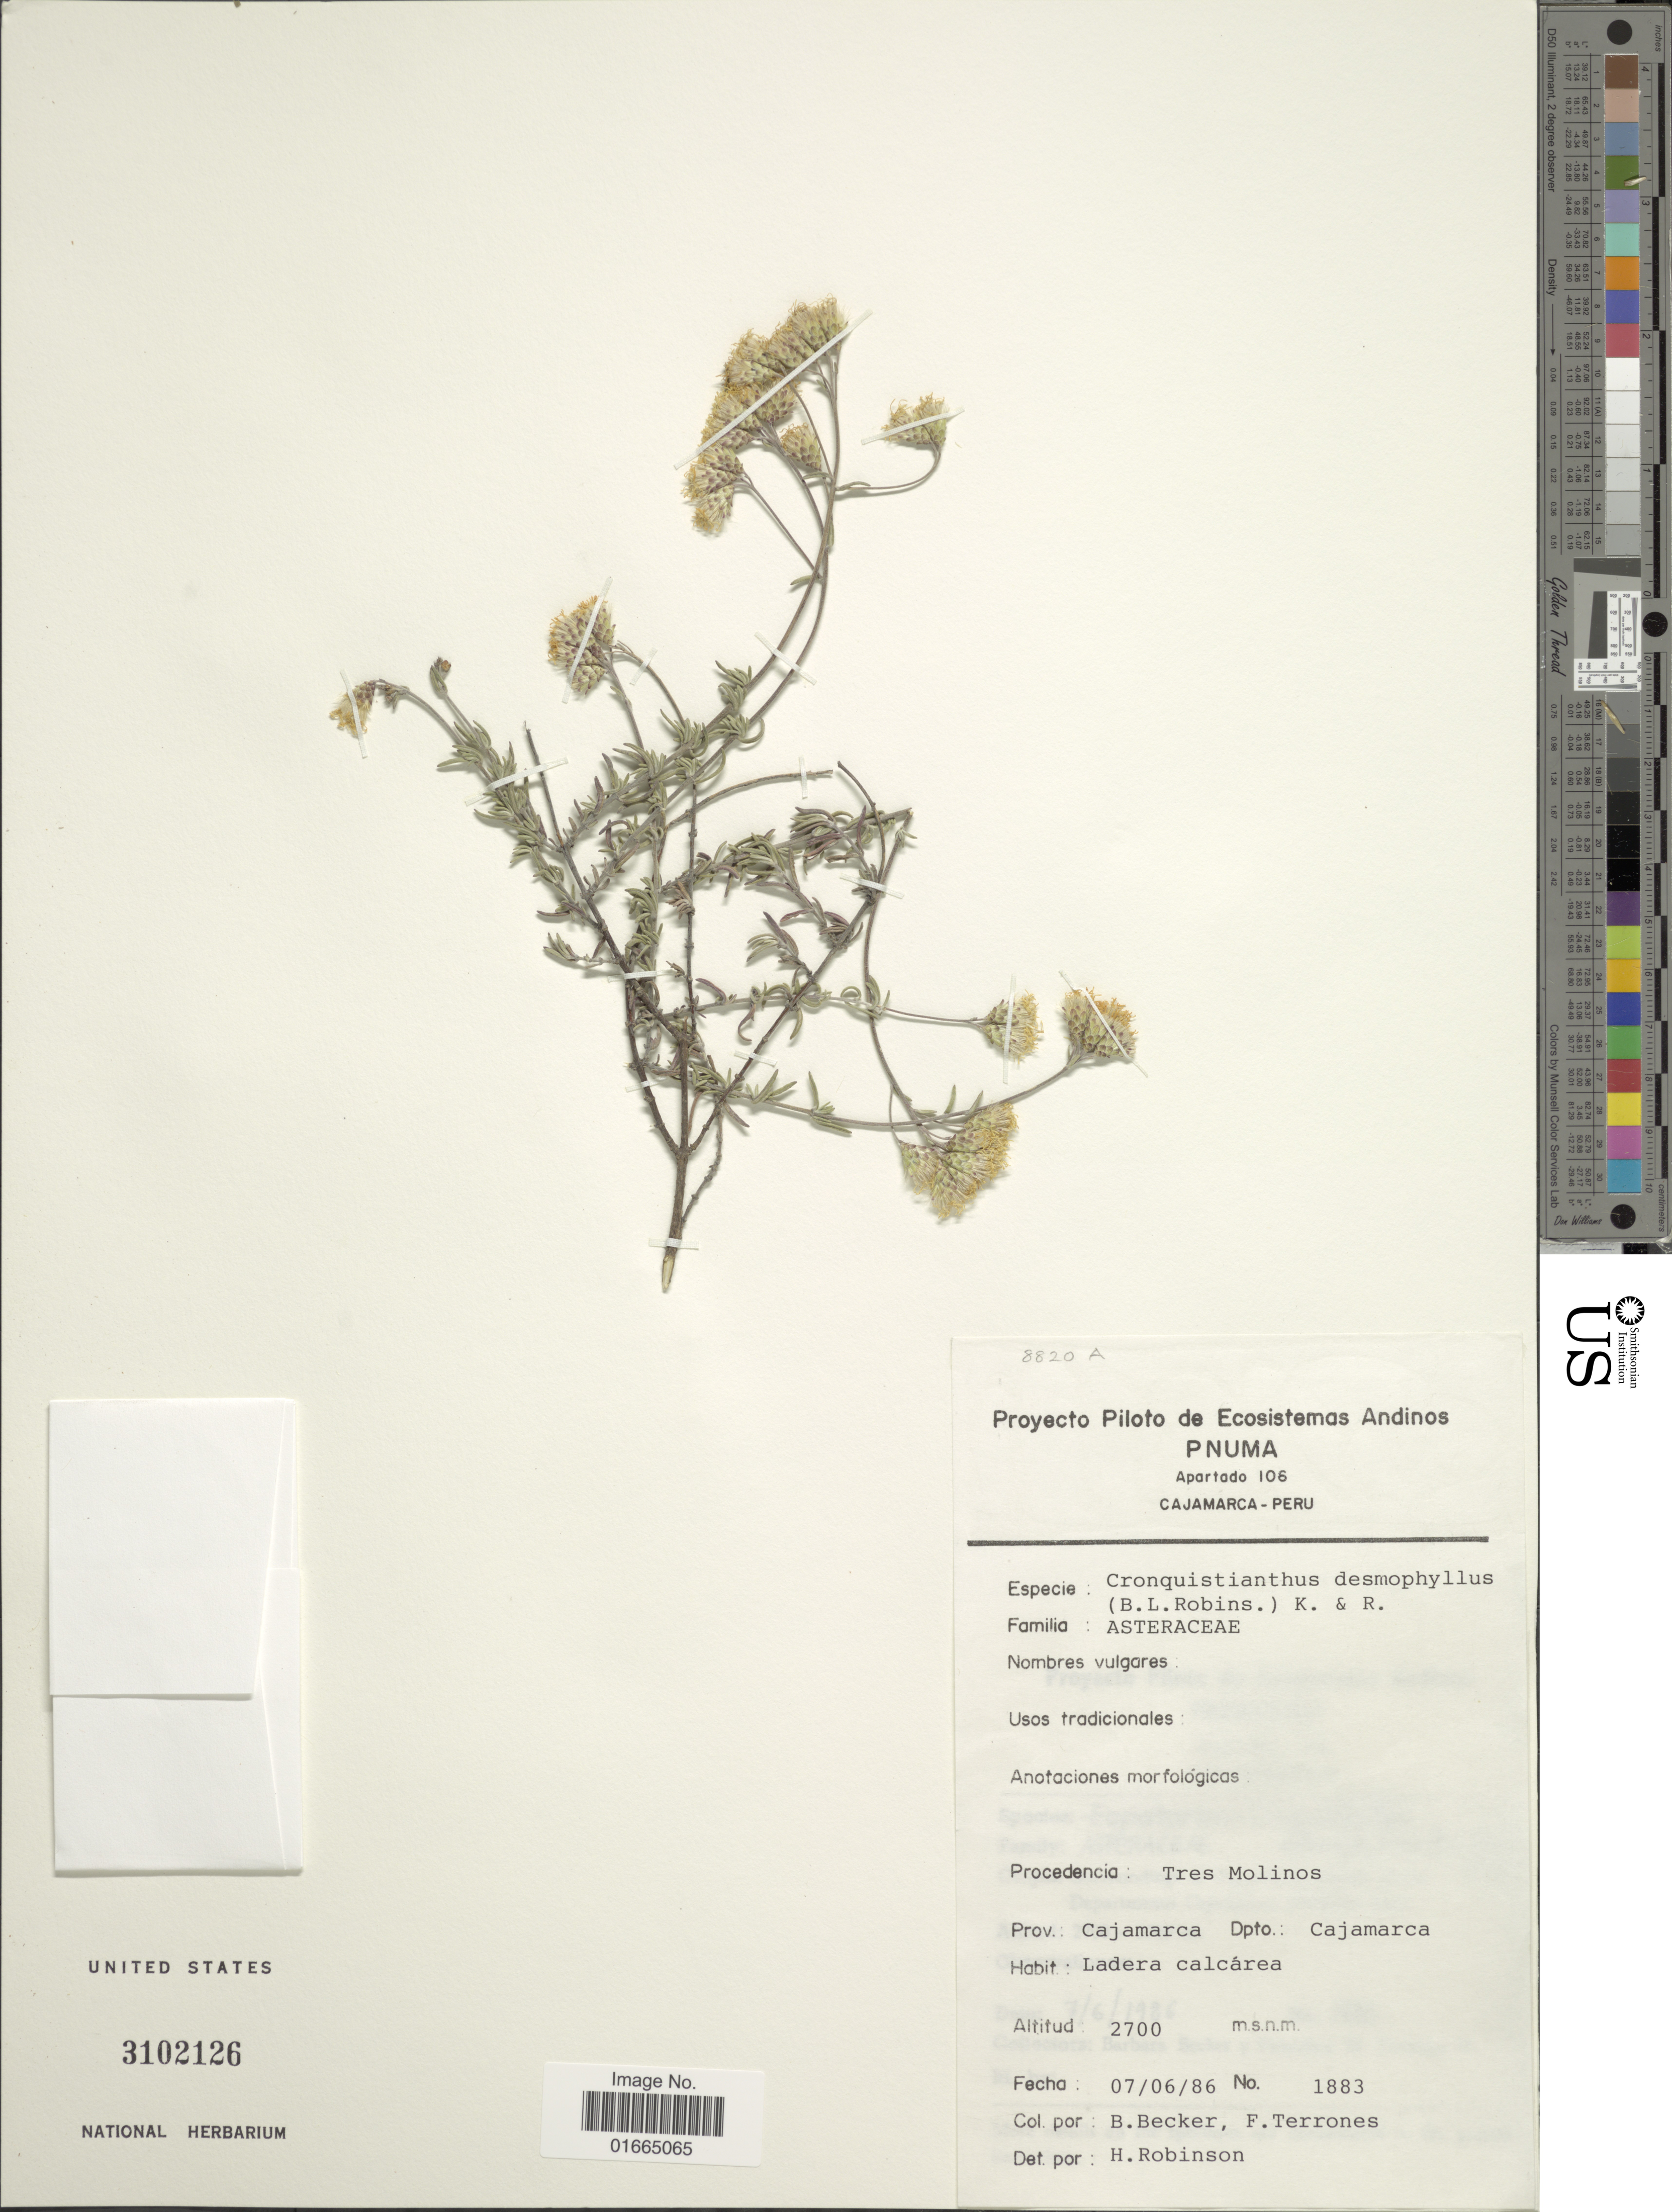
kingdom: Plantae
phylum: Tracheophyta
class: Magnoliopsida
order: Asterales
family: Asteraceae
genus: Cronquistianthus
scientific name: Cronquistianthus desmophyllus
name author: (B.L. Rob.) R.M. King & H. Rob.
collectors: B. Becker & F. Terrones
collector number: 1883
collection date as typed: Transcribed d/m/y: 7/6/86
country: Peru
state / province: Cajamarca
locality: Tres Molinos. Prov.: Cajamarca. Dpto.: Cajamarca.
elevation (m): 2700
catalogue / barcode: US 3102126